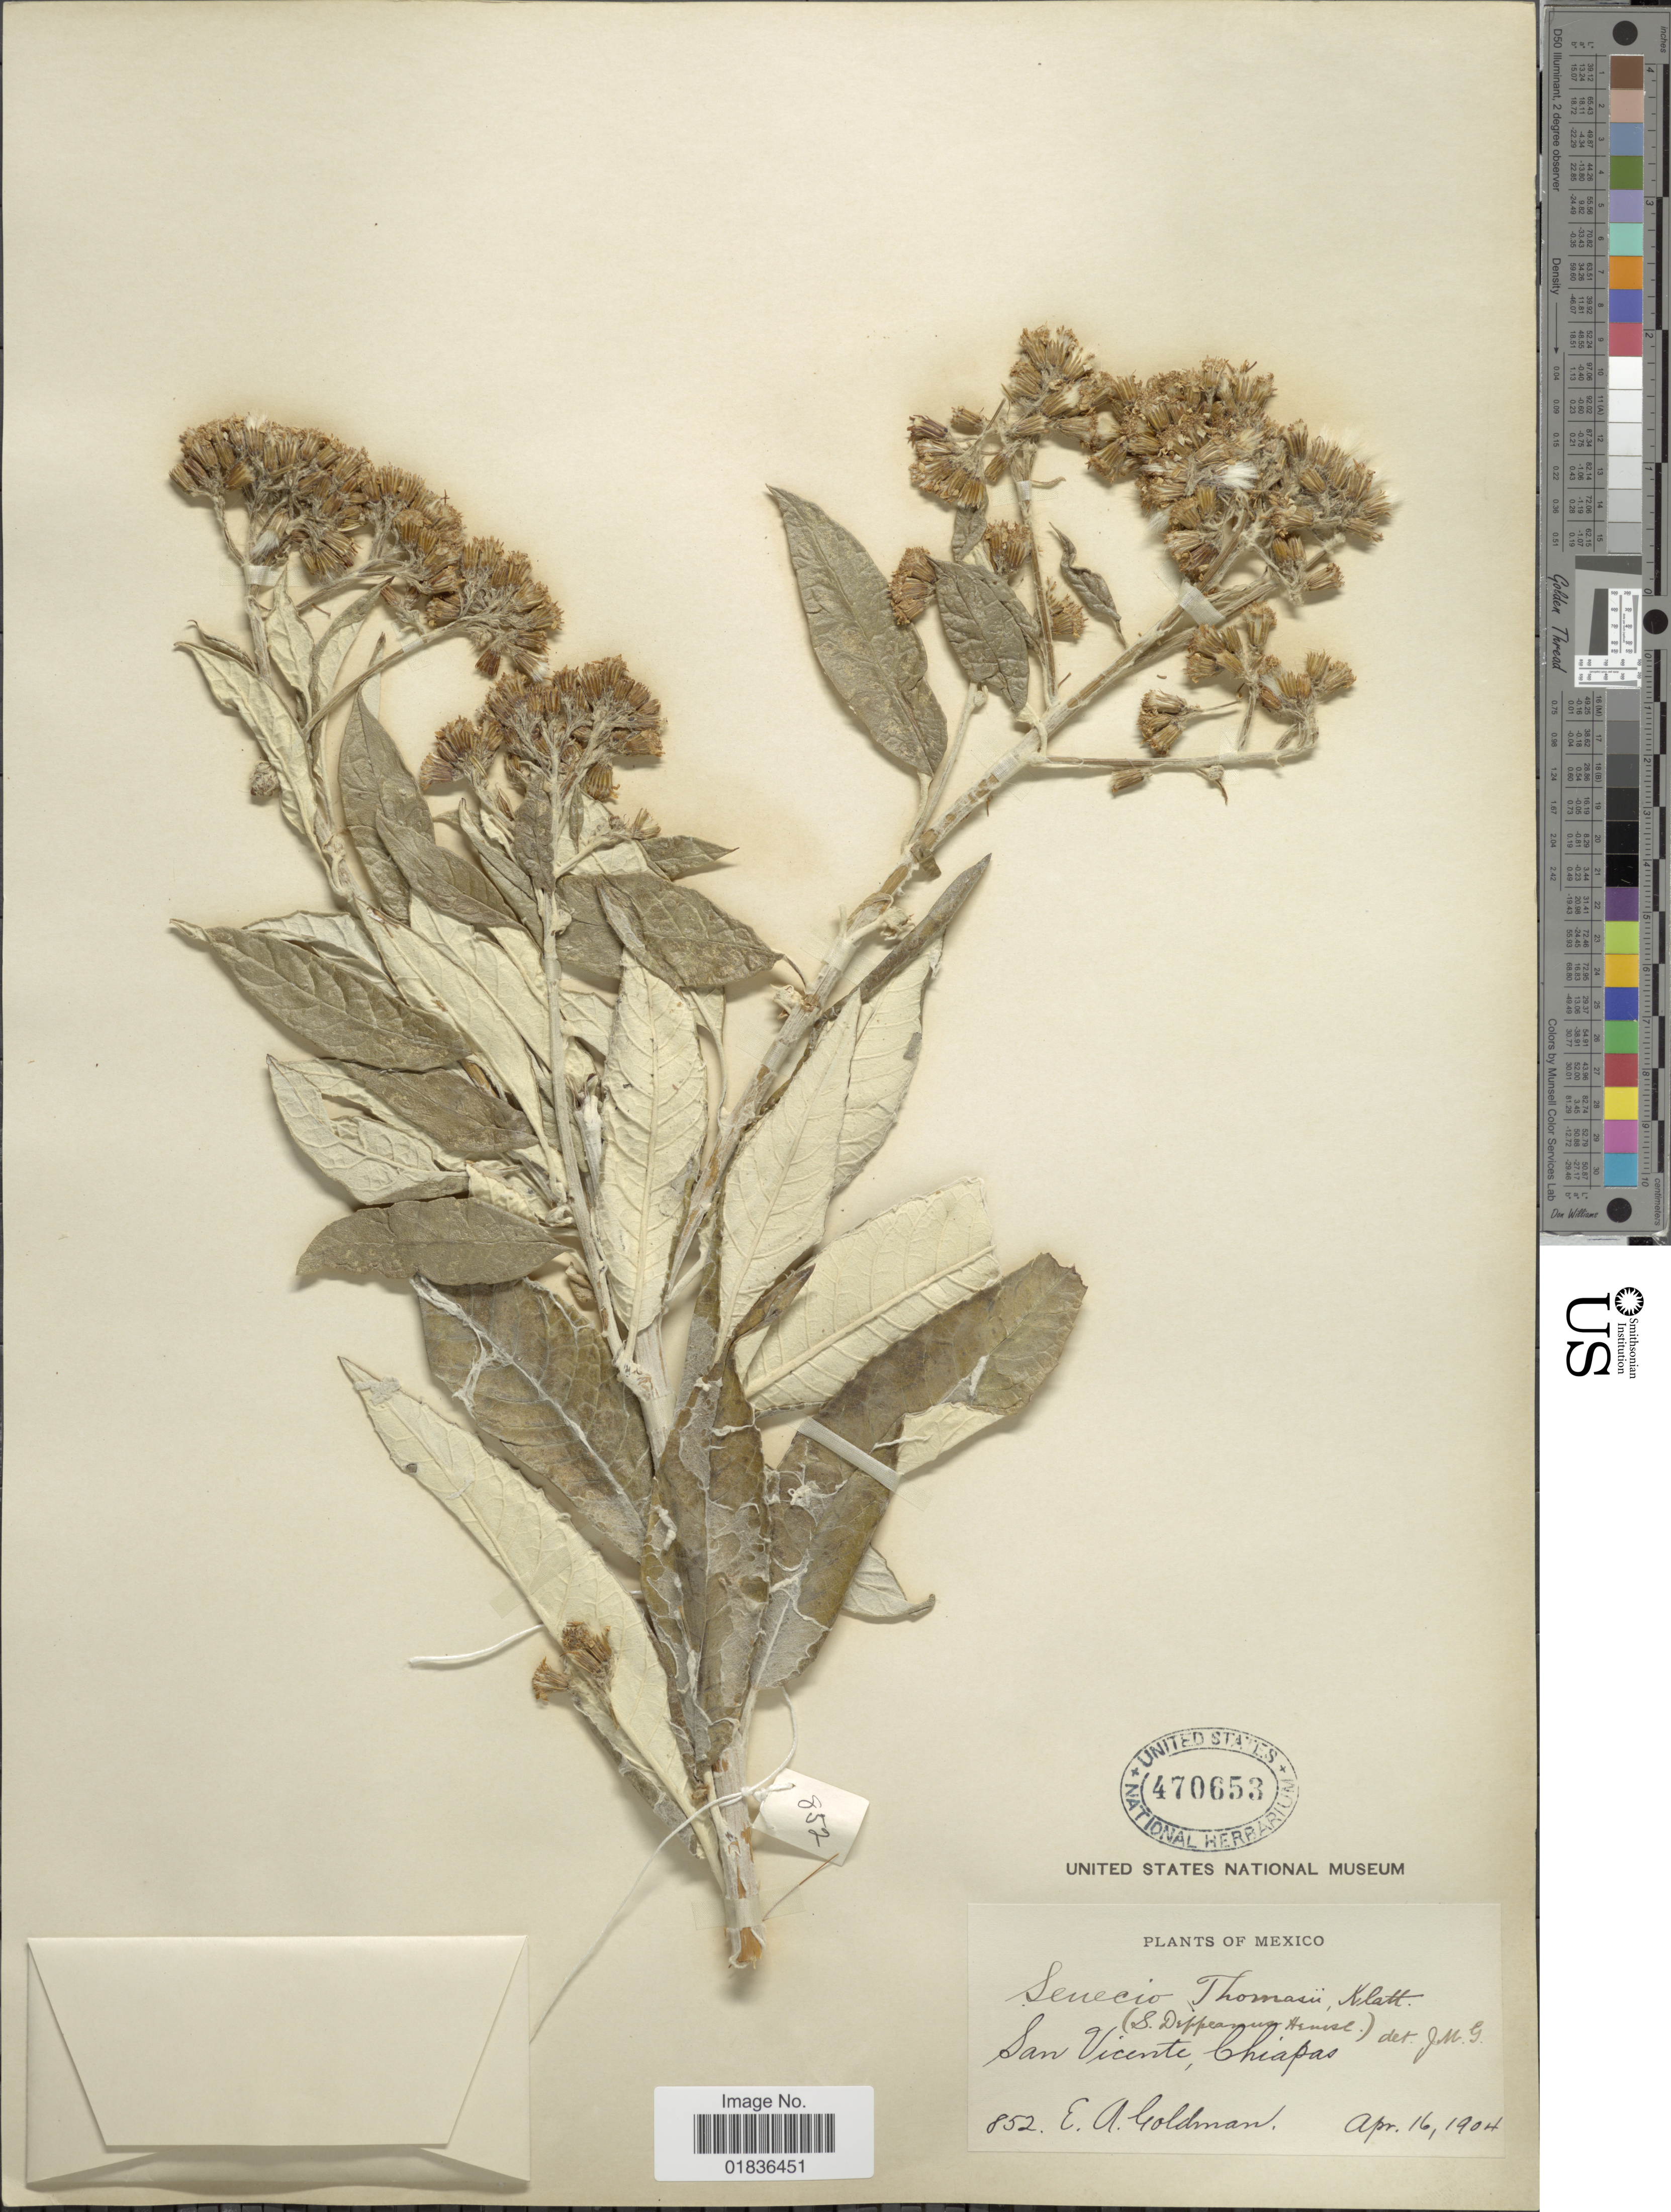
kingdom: Plantae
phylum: Tracheophyta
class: Magnoliopsida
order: Asterales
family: Asteraceae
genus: Senecio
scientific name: Senecio deppeanus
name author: Hemsl.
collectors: E. A. Goldman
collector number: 852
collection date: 1904-04-16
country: Mexico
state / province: Chiapas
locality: San Vicente.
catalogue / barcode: US 470653